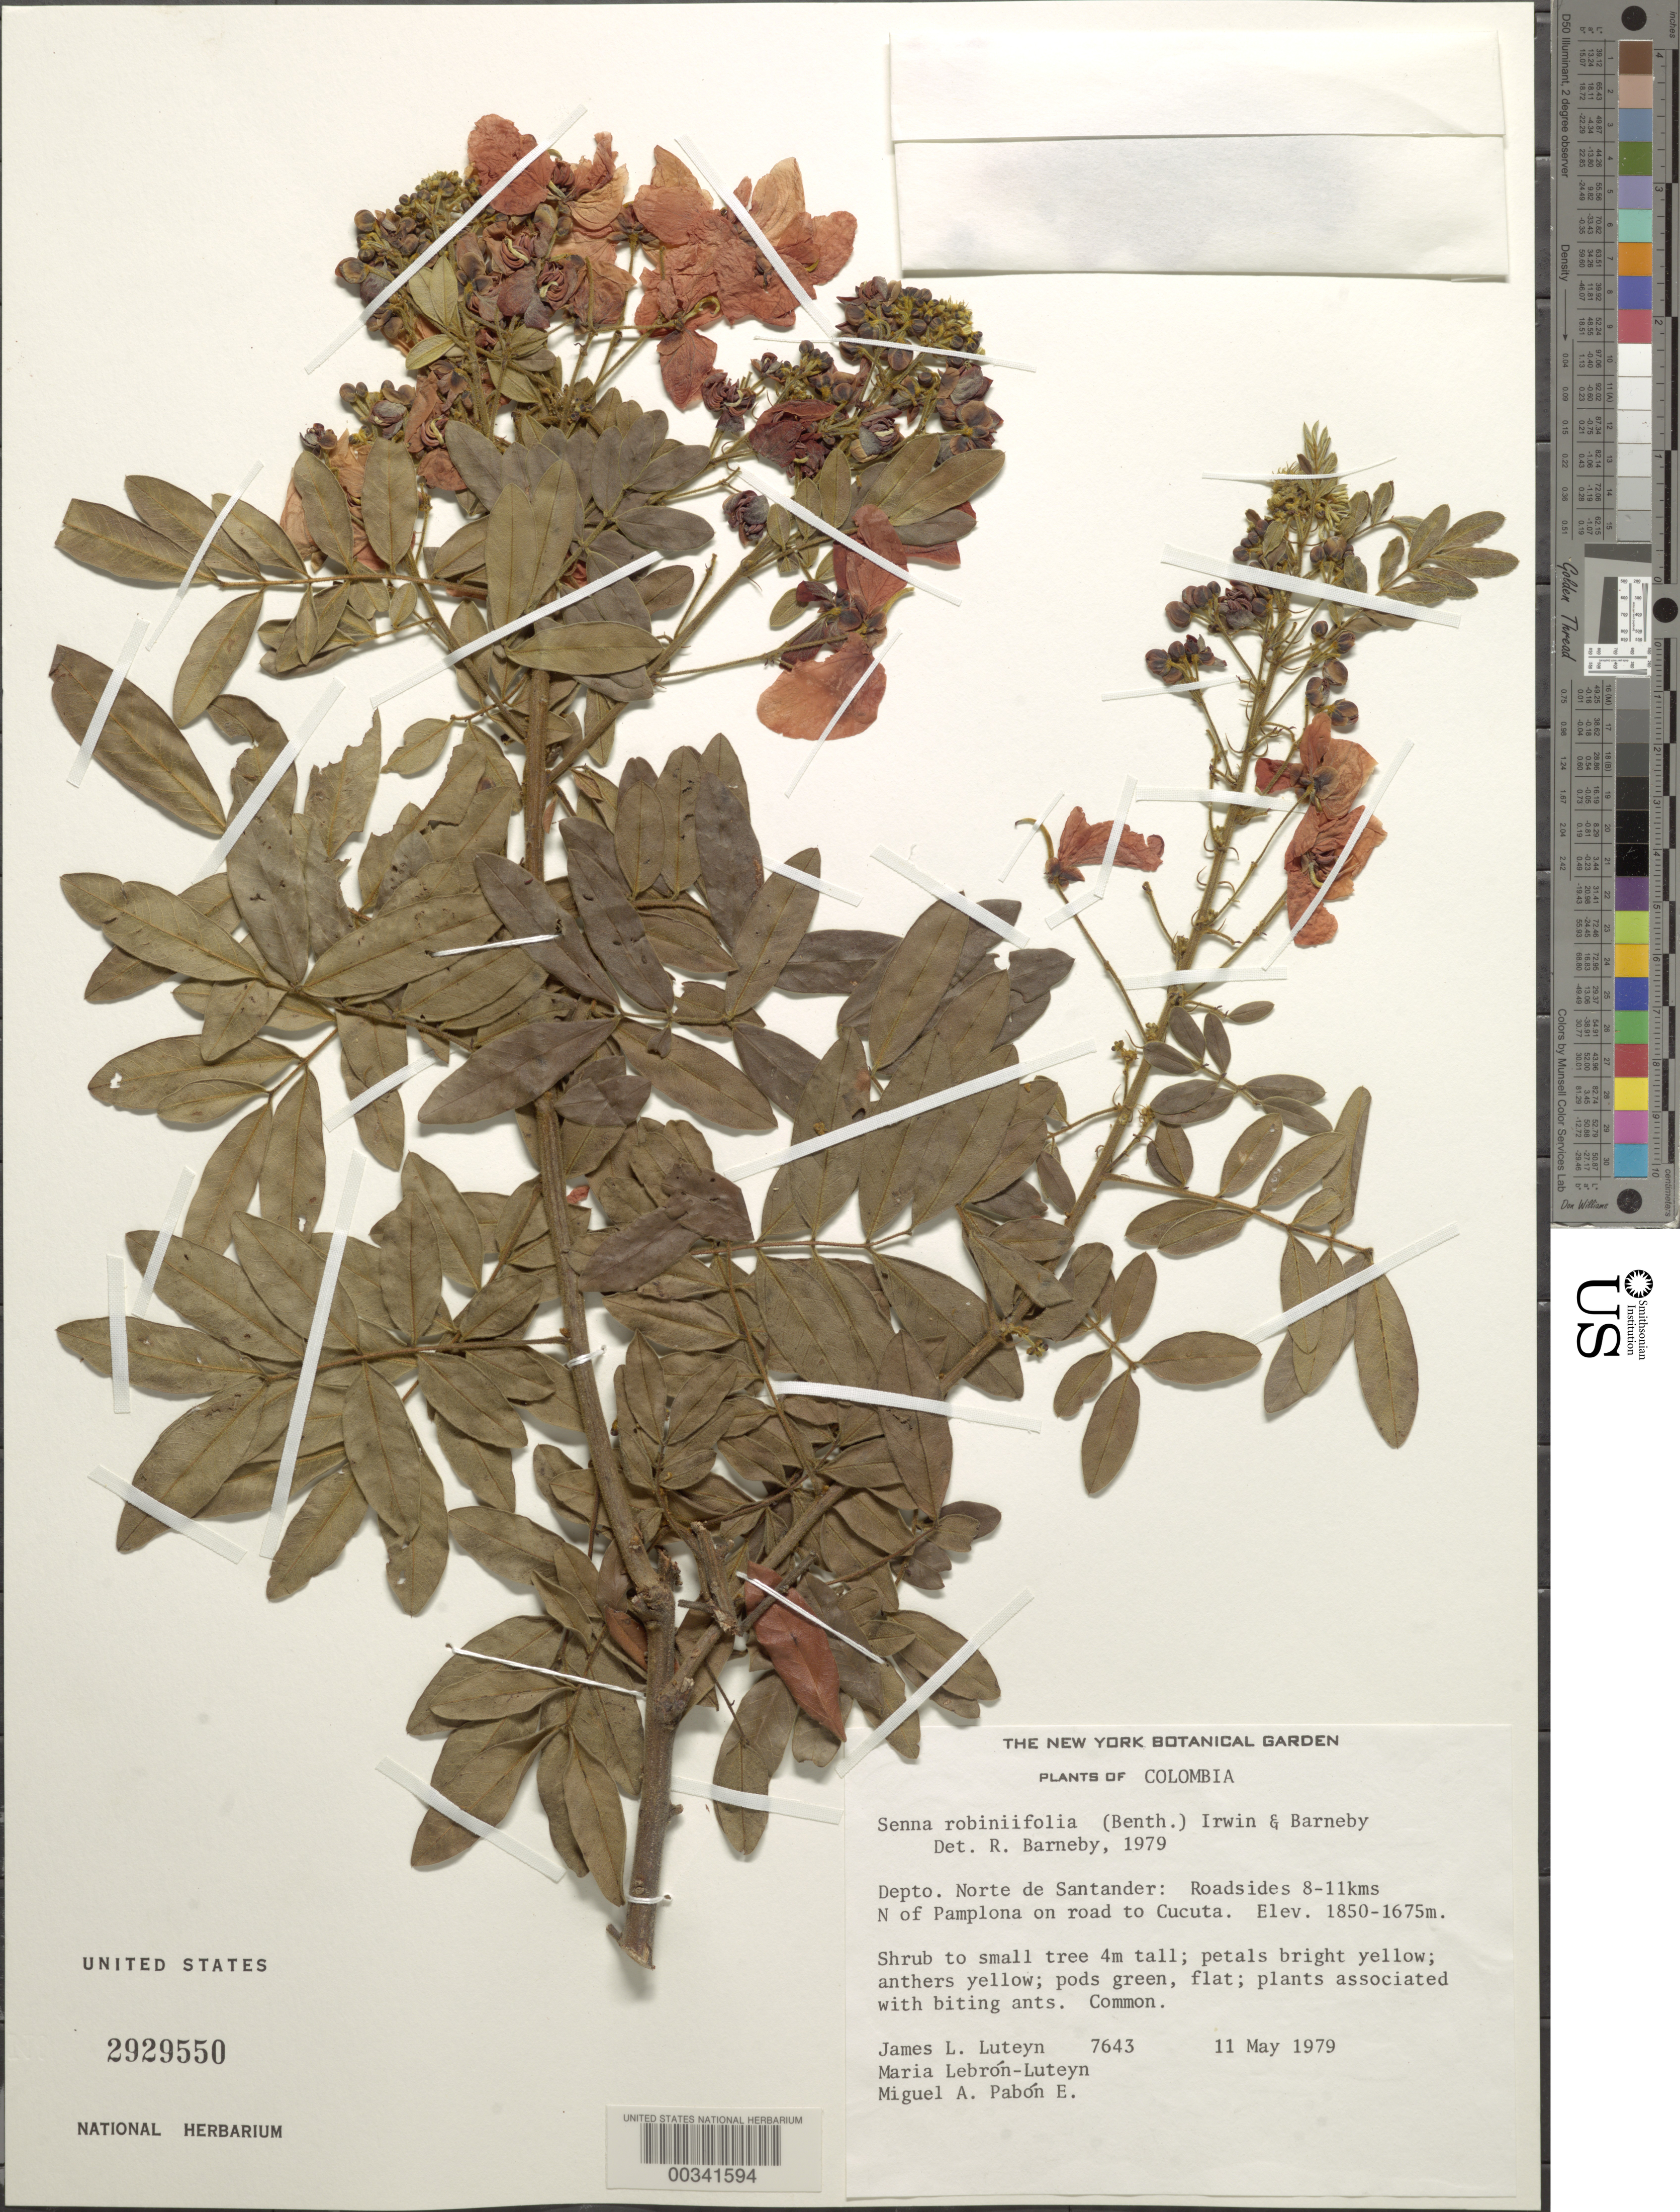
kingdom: Plantae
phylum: Tracheophyta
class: Magnoliopsida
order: Fabales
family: Fabaceae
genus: Senna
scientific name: Senna robiniifolia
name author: (Benth.) H.S. Irwin & Barneby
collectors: J. L. Luteyn, M. L. Lebrón-Luteyn & M. A. Pabon E.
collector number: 7643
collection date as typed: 11 May 1979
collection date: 1979-05-11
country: Colombia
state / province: Norte de Santander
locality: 8-11 km N of Pamplona on road to Cucuta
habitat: Roadsides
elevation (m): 1675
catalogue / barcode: US 2929550